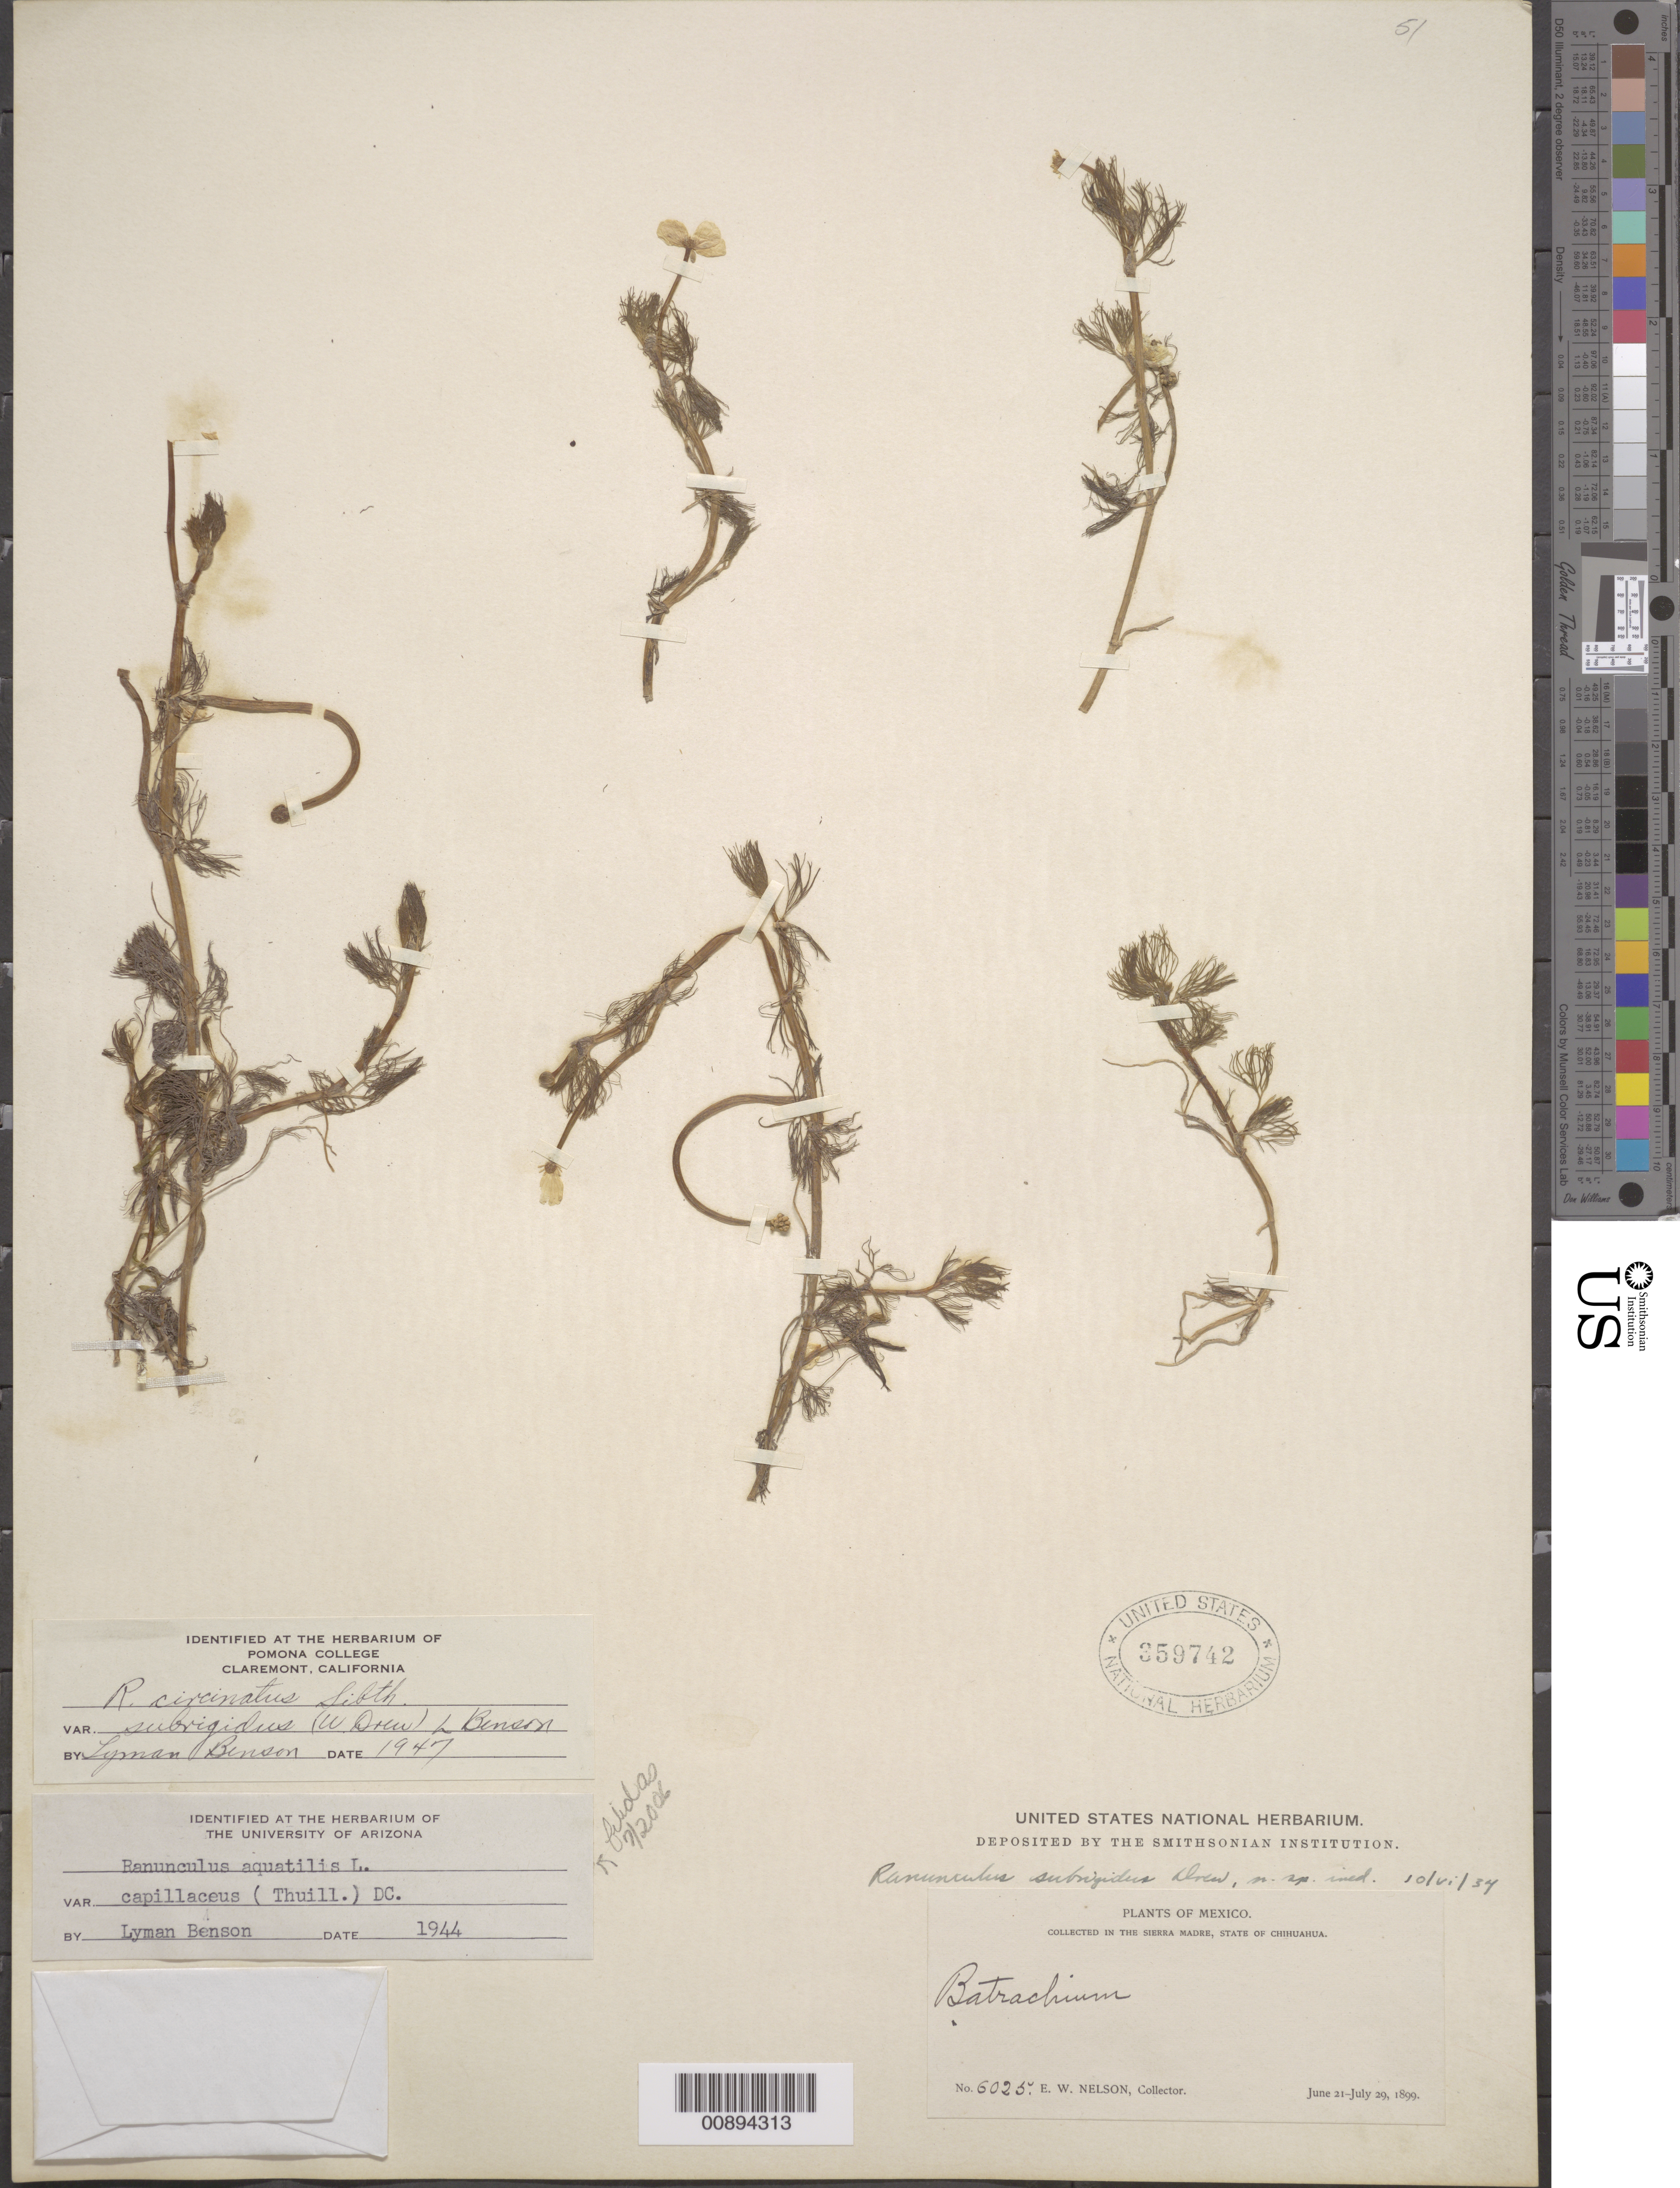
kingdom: Plantae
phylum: Tracheophyta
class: Magnoliopsida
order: Ranunculales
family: Ranunculaceae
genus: Ranunculus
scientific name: Ranunculus aquatilis var. capillaceus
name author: (Thuill.) DC.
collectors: E. W. Nelson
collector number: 6025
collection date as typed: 21 Jun 1899 to 29 Jul 1899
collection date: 1899-06-21/1899-07-29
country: Mexico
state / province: Chihuahua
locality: Sierra Madre, Chihuahua.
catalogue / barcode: US 359742